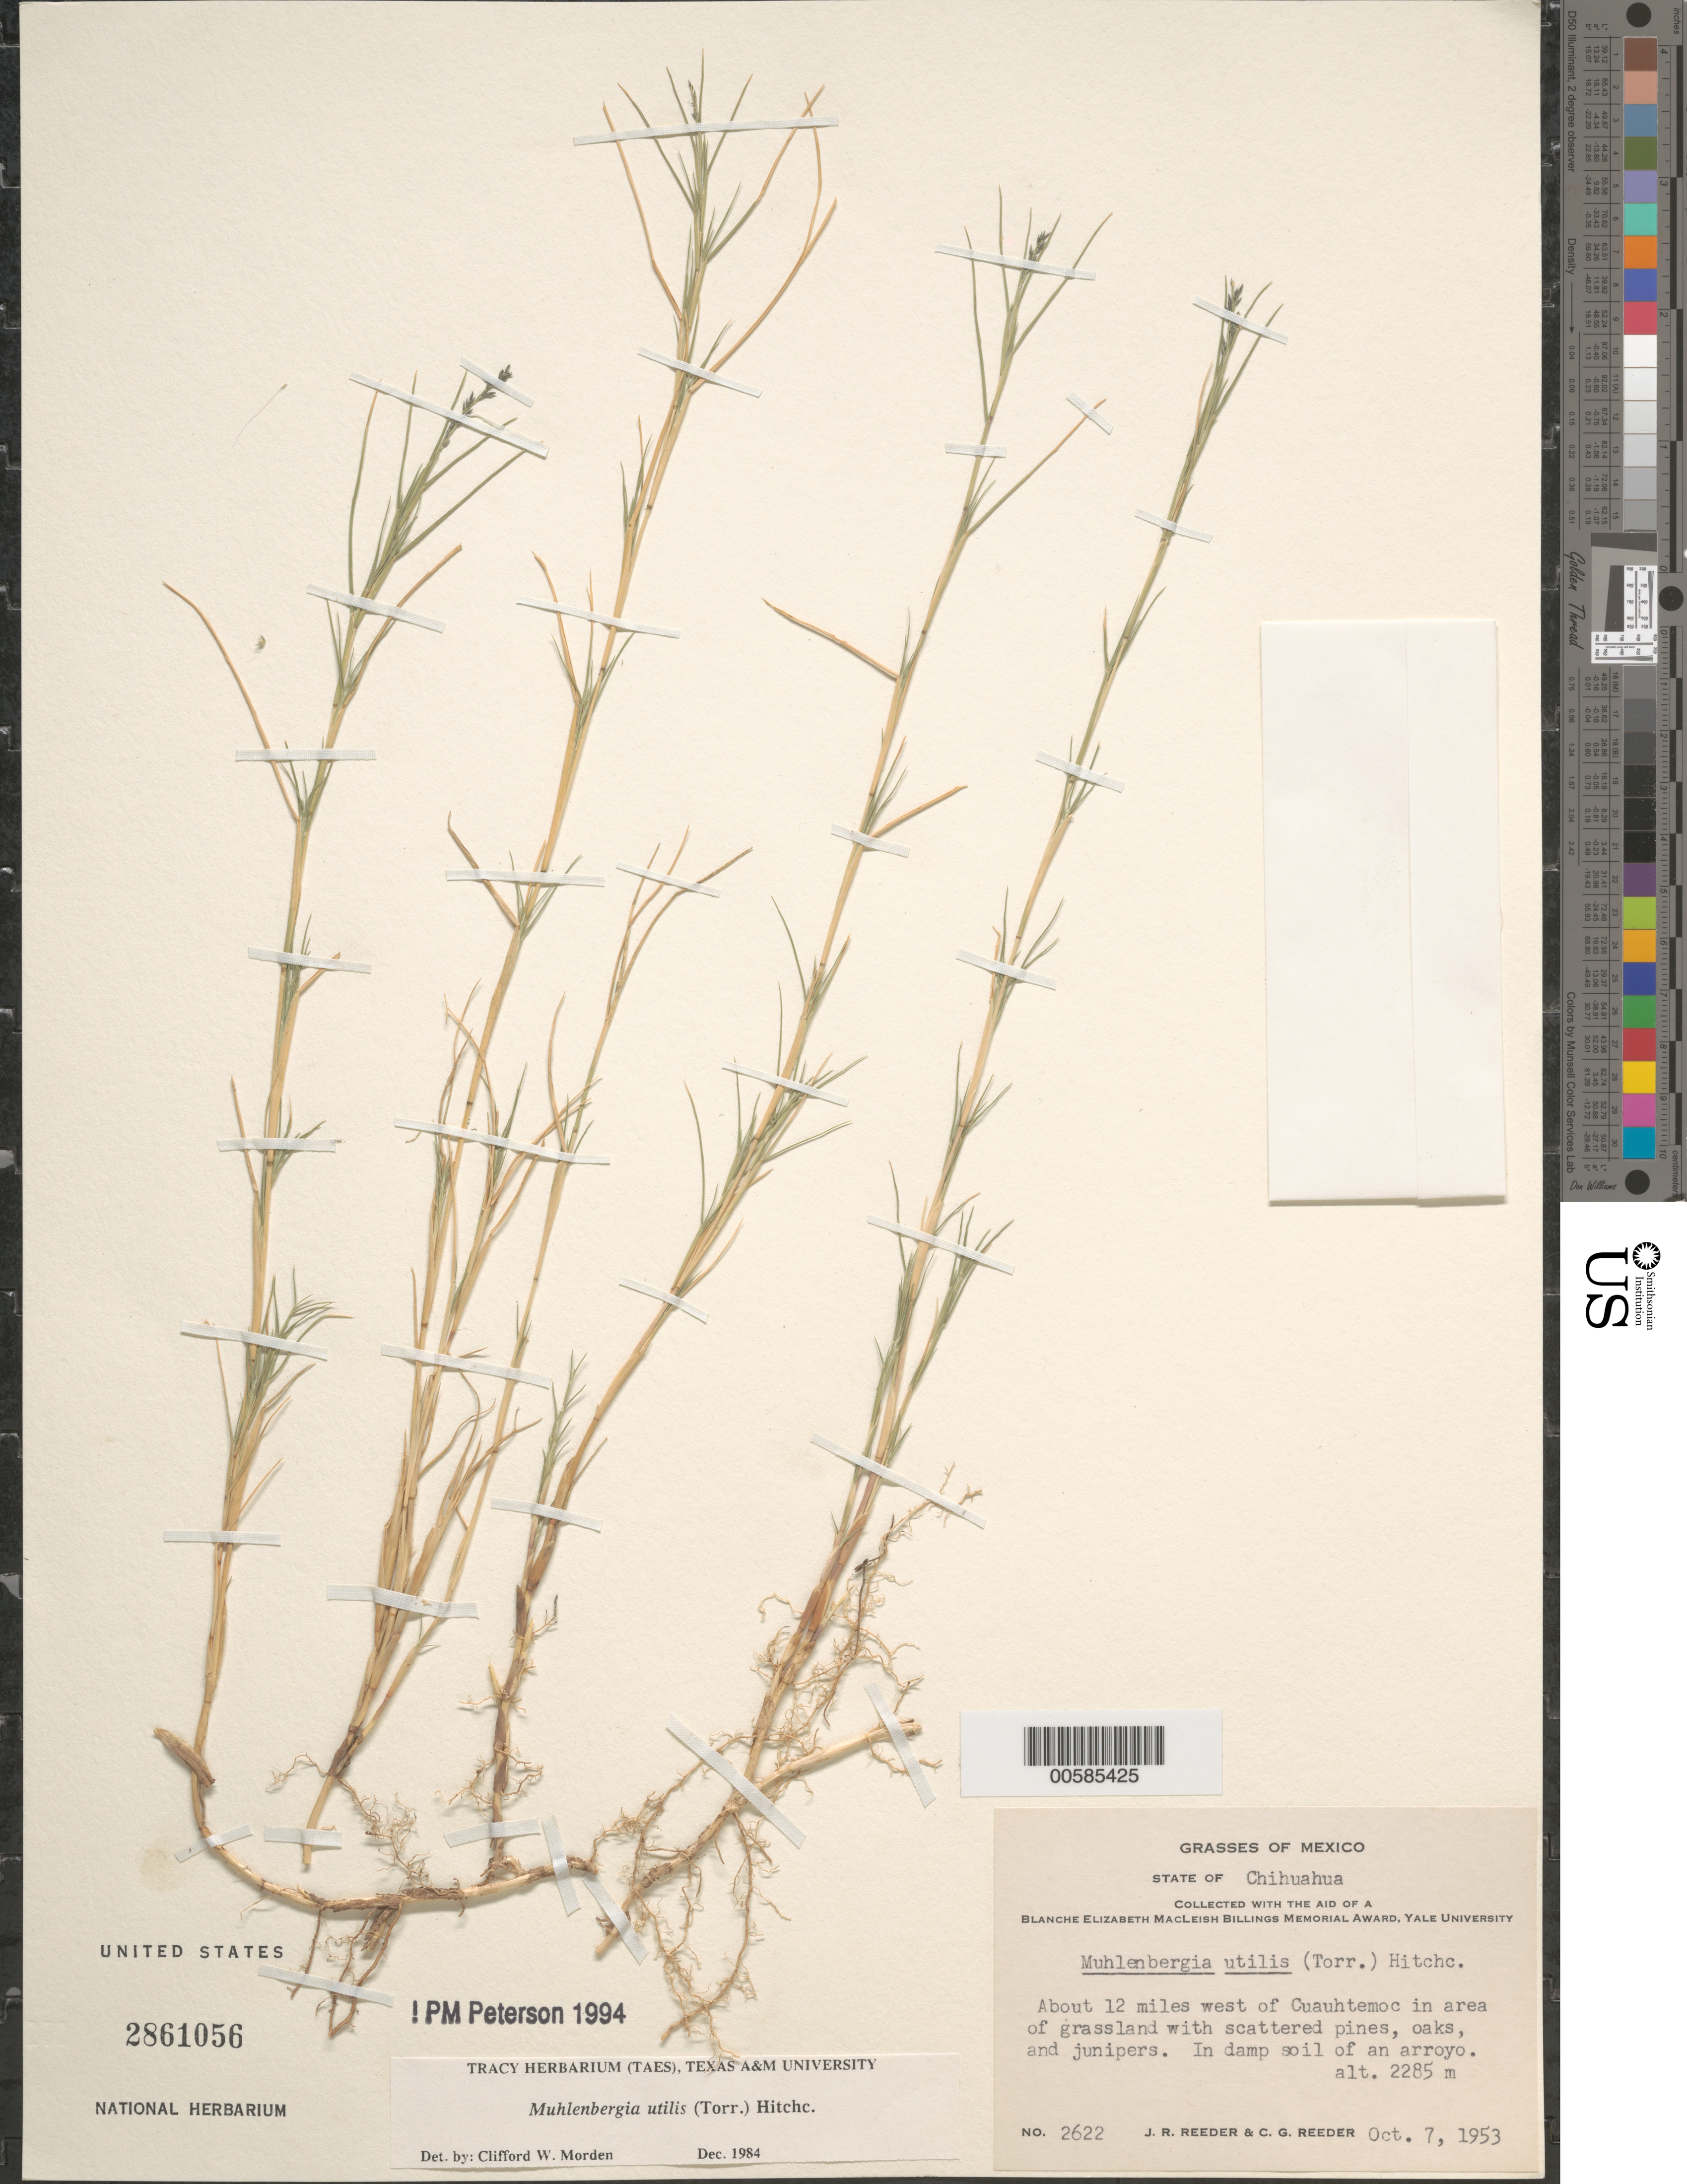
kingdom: Plantae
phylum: Tracheophyta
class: Liliopsida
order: Poales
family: Poaceae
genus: Muhlenbergia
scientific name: Muhlenbergia utilis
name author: (Torr.) Hitchc.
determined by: Morden, C. W.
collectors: J. R. Reeder & C. G. Reeder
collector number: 2622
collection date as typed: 7 Oct 1953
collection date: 1953-10-07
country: Mexico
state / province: Chihuahua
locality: Ca 12 mi W of Cuauhtemoc.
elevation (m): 2285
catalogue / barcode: US 2861056